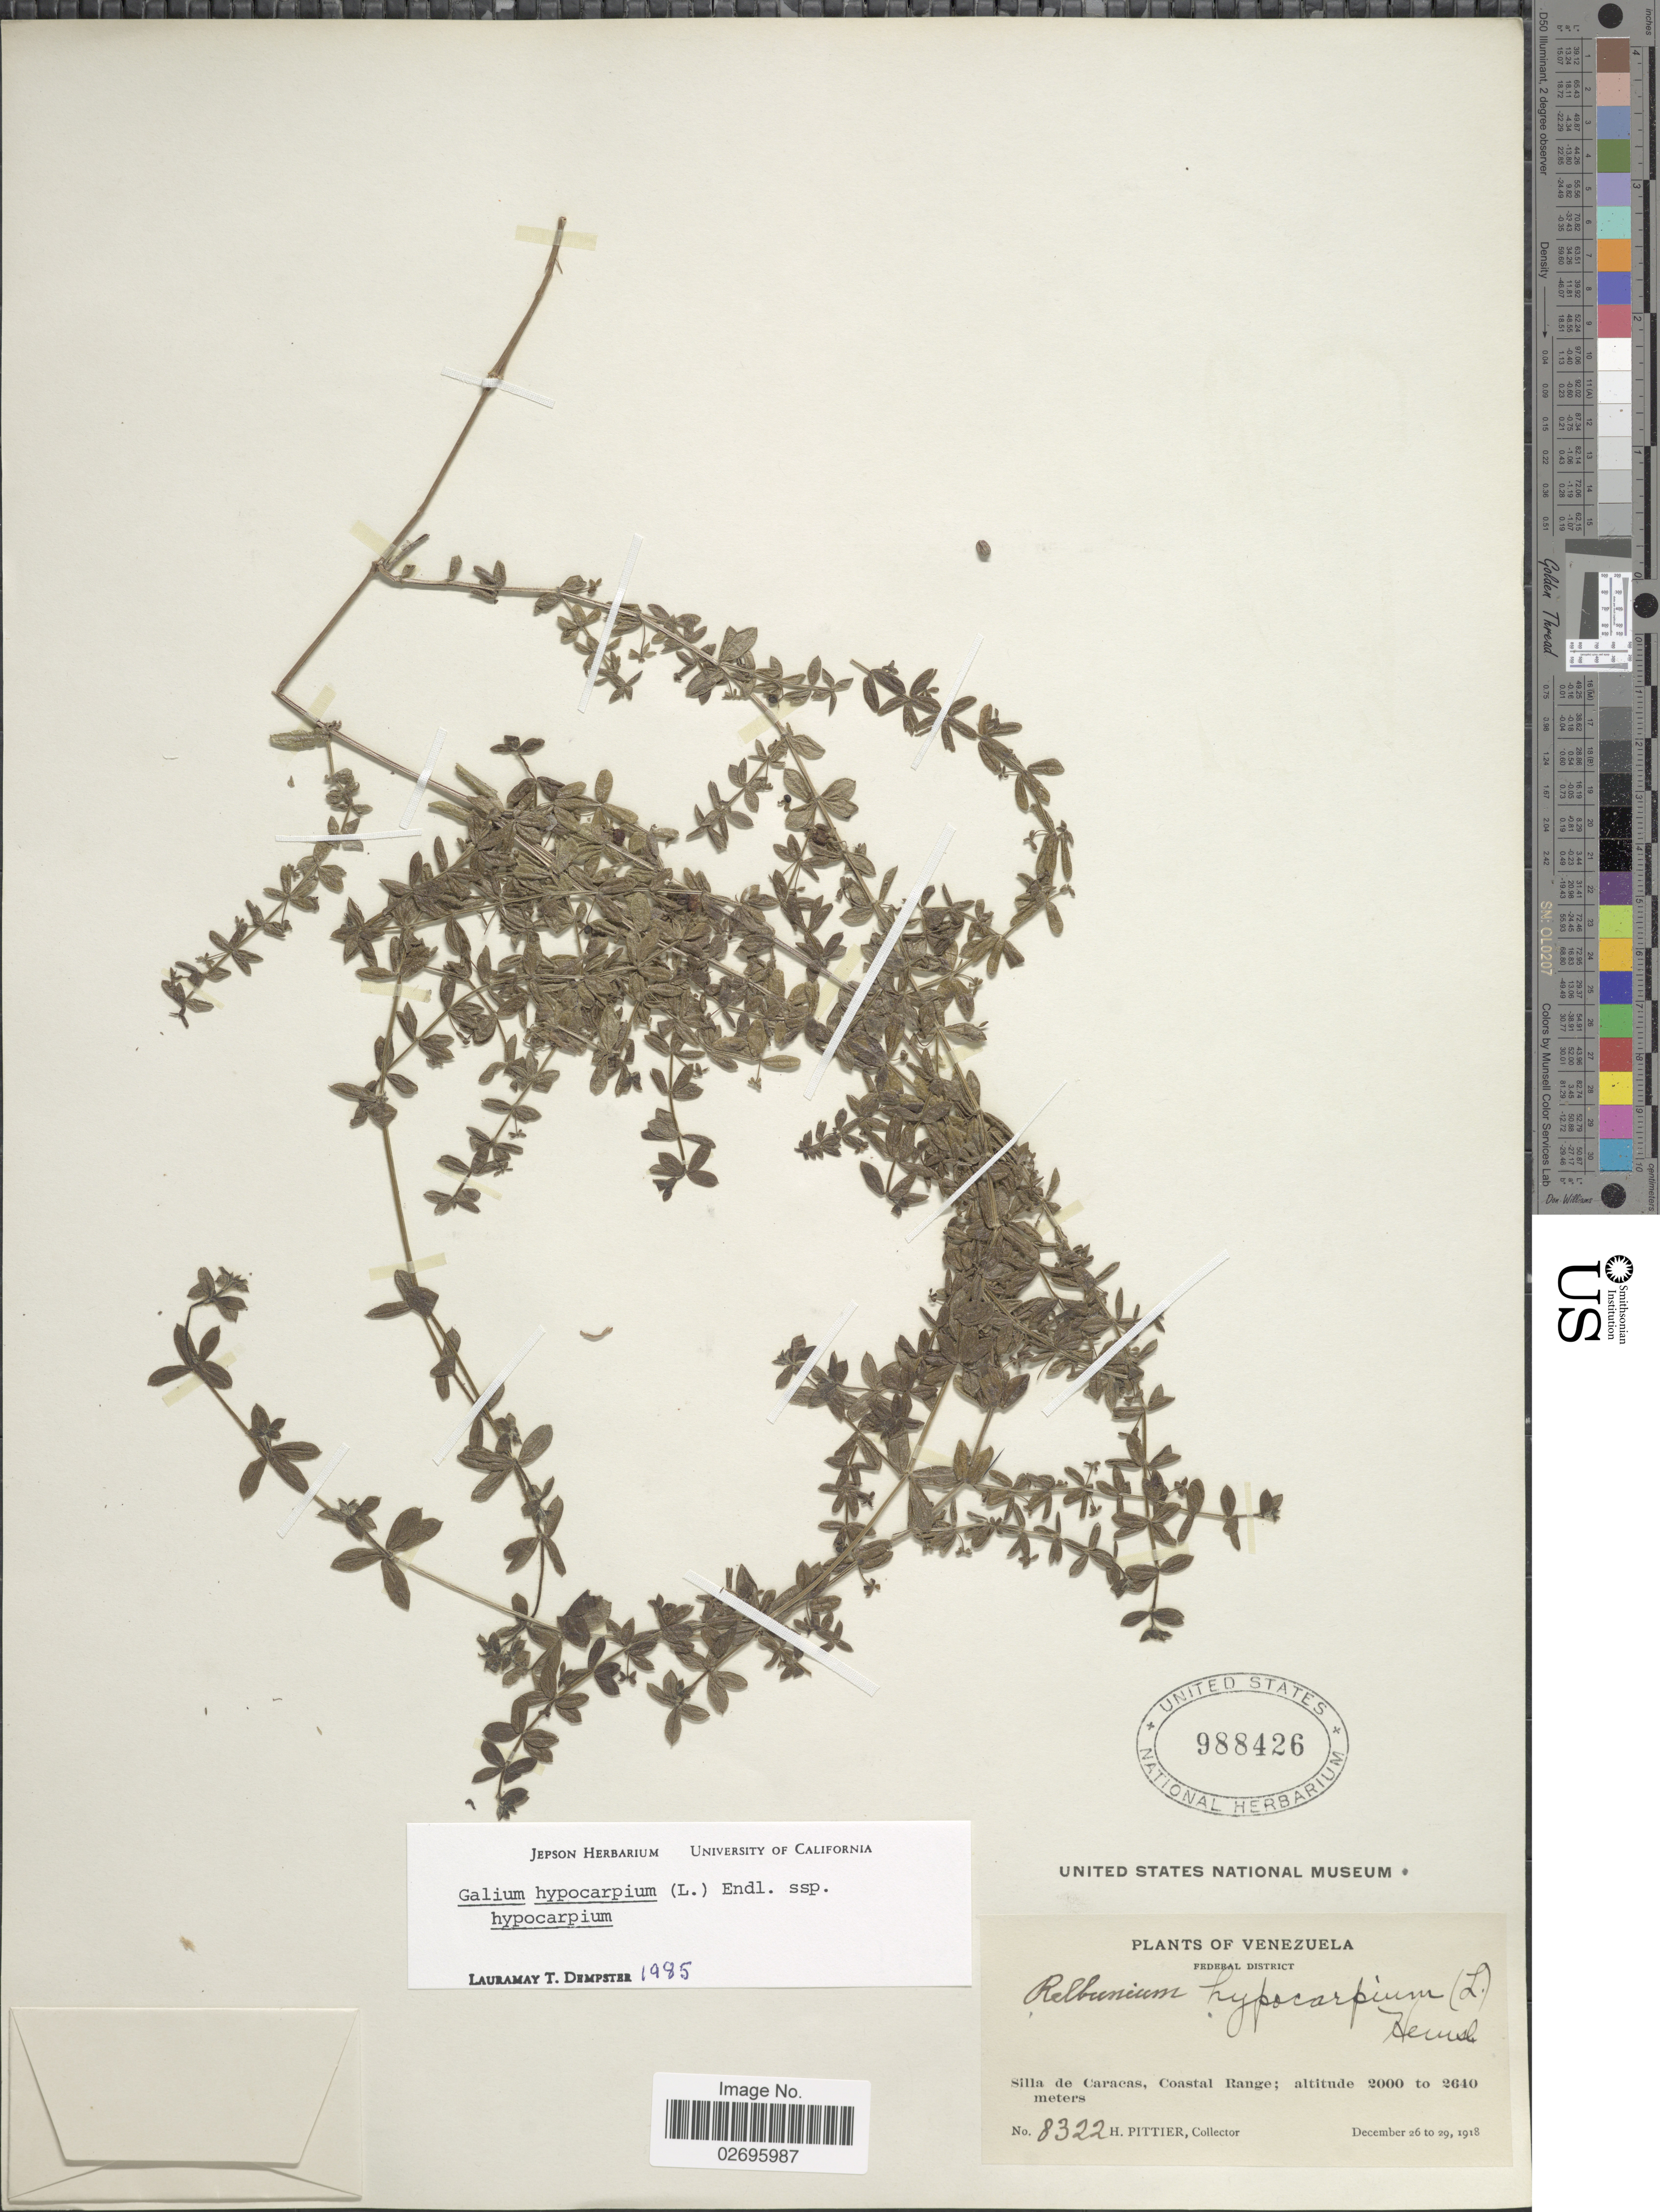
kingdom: Plantae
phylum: Tracheophyta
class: Magnoliopsida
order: Gentianales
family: Rubiaceae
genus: Galium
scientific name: Galium hypocarpium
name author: (L.) Endl. ex Griseb.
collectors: H. F. Pittier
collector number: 8322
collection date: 1918-12-26/1918-12-29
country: Venezuela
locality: Federal District, Silla de Caracas, Coastal Range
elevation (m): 2000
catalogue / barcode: US 988426